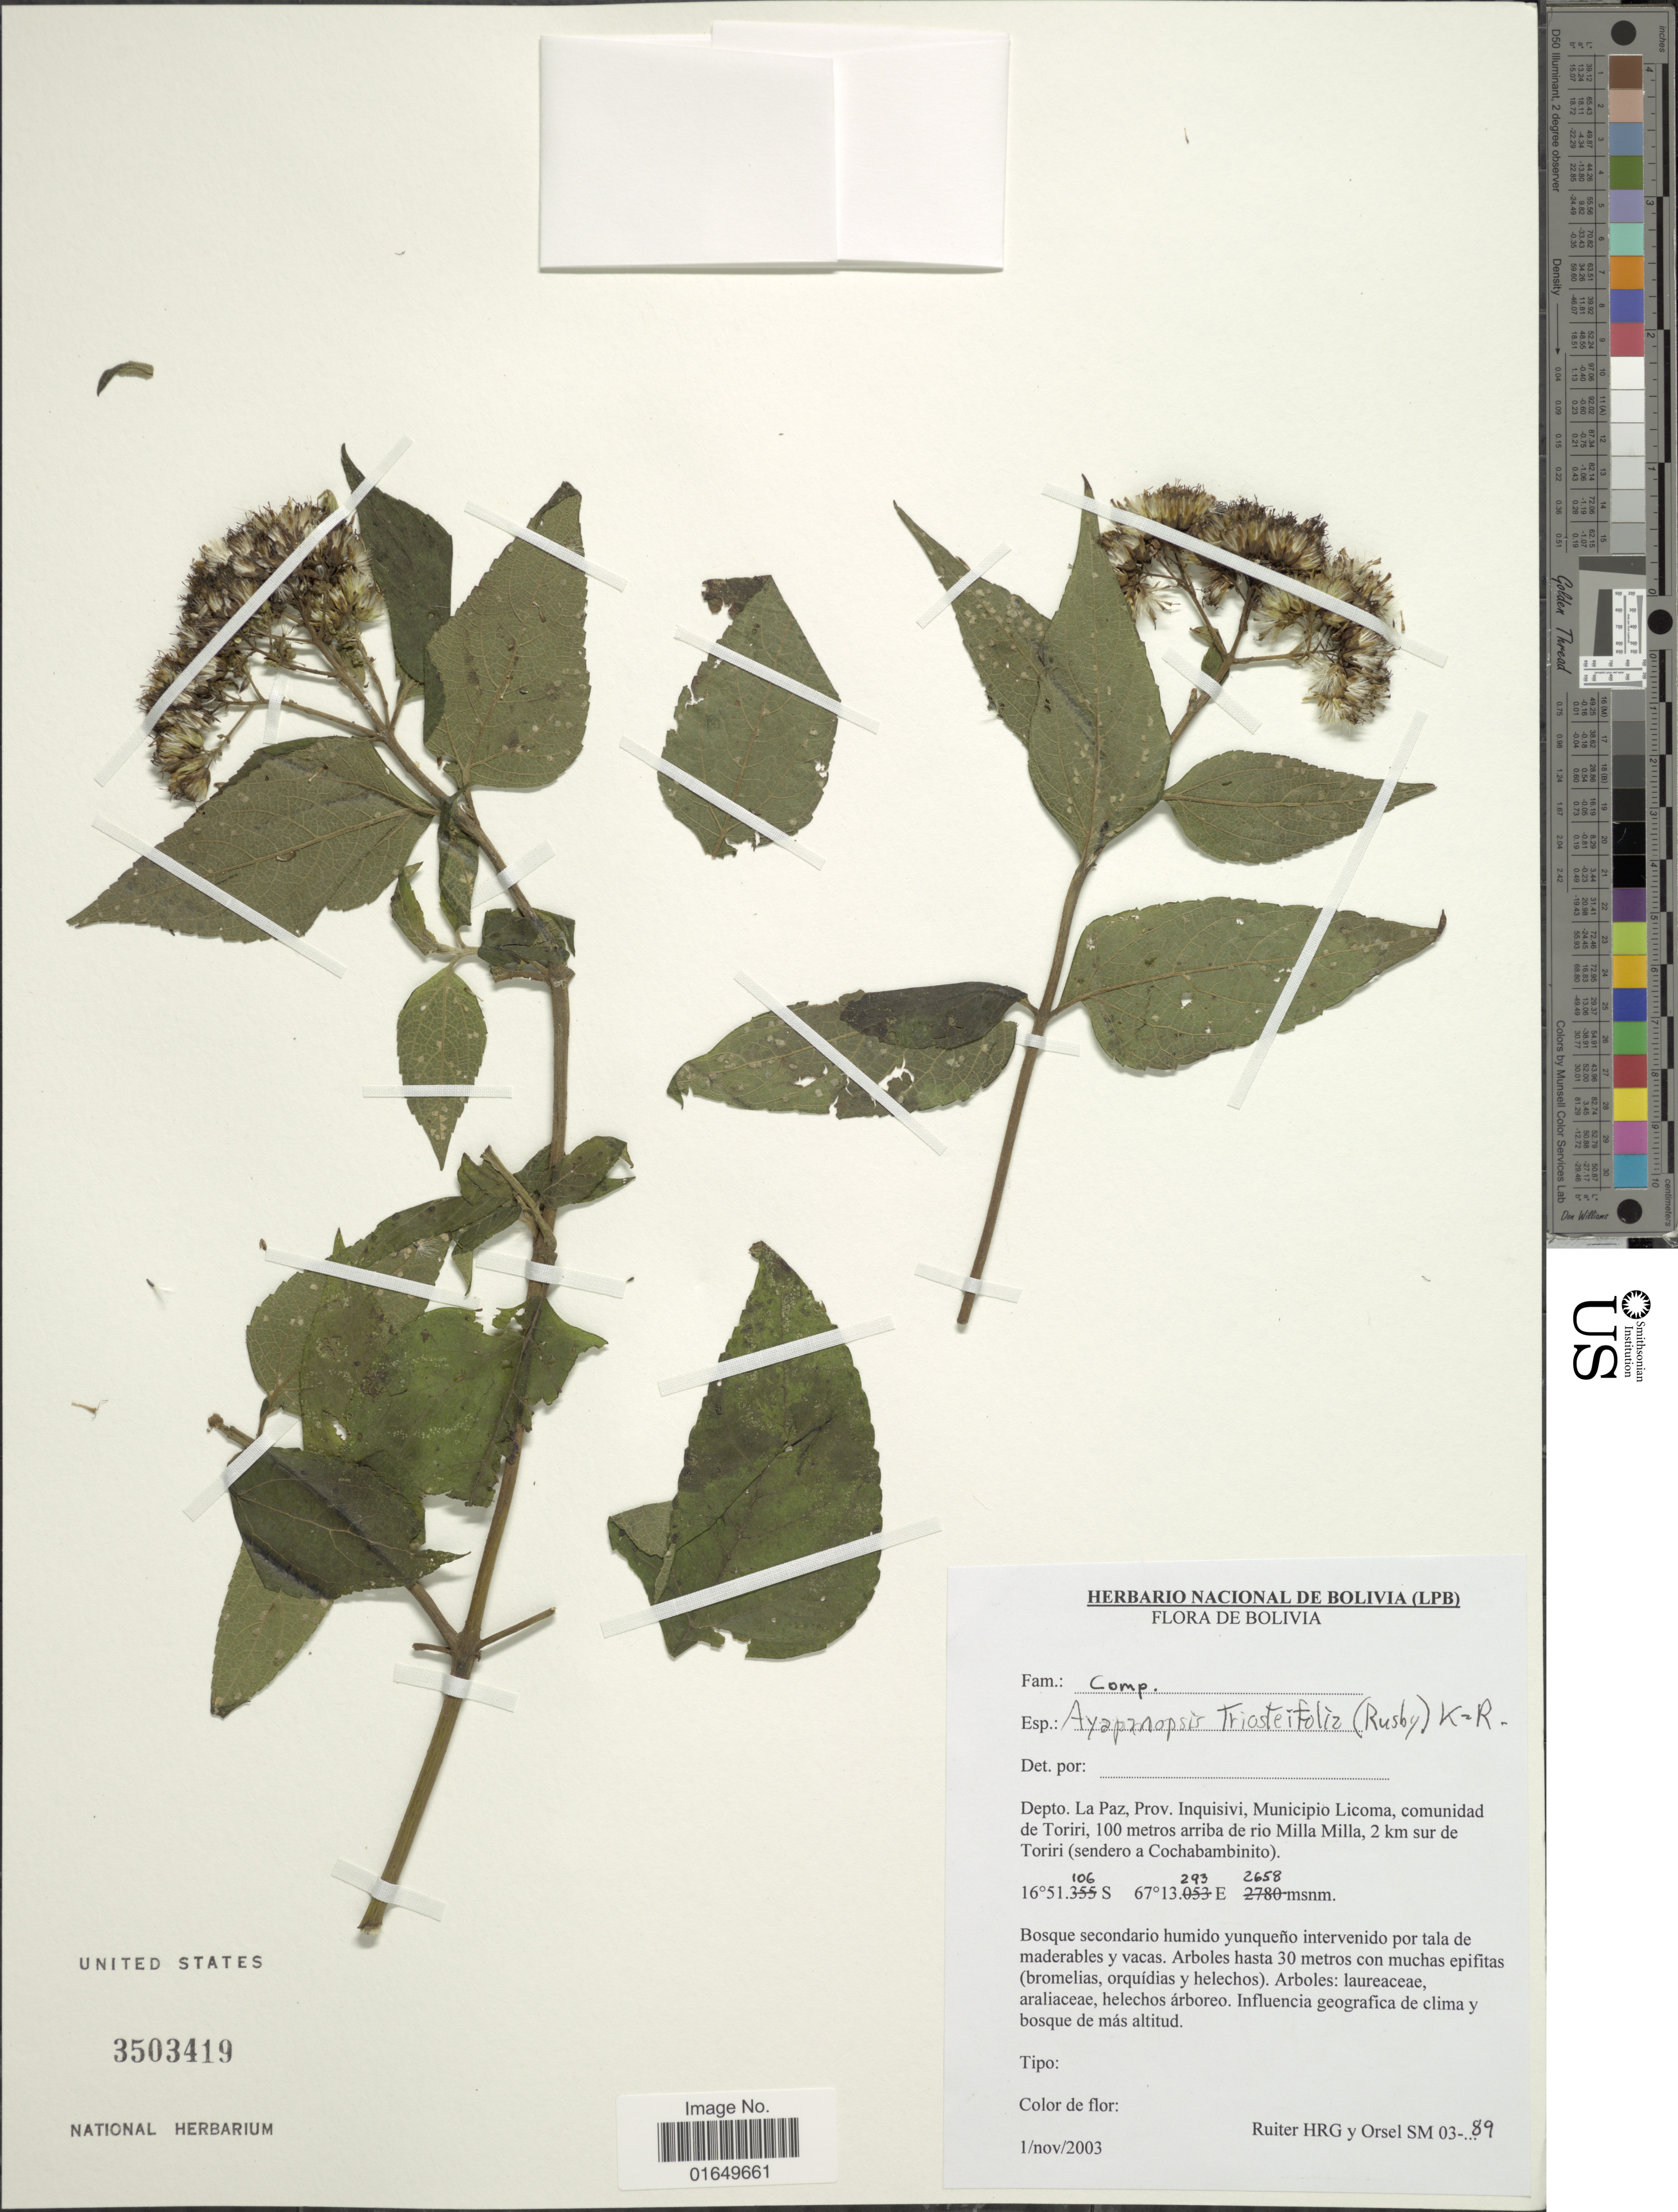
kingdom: Plantae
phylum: Tracheophyta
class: Magnoliopsida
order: Asterales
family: Asteraceae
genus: Ayapanopsis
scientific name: Ayapanopsis triosteifolia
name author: (Rusby) R.M. King & H. Rob.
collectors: H. Ruiter & S. Orsel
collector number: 03-89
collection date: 2003-11-01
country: Bolivia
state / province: La Paz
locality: Prov. Inquisivi, Municipio Licoma, comunidad de Toriri, 100 metros arriba de rio Milla Milla, 2 km sur de Toriri (sendero a Cochabambinito)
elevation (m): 2658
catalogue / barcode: US 3503419